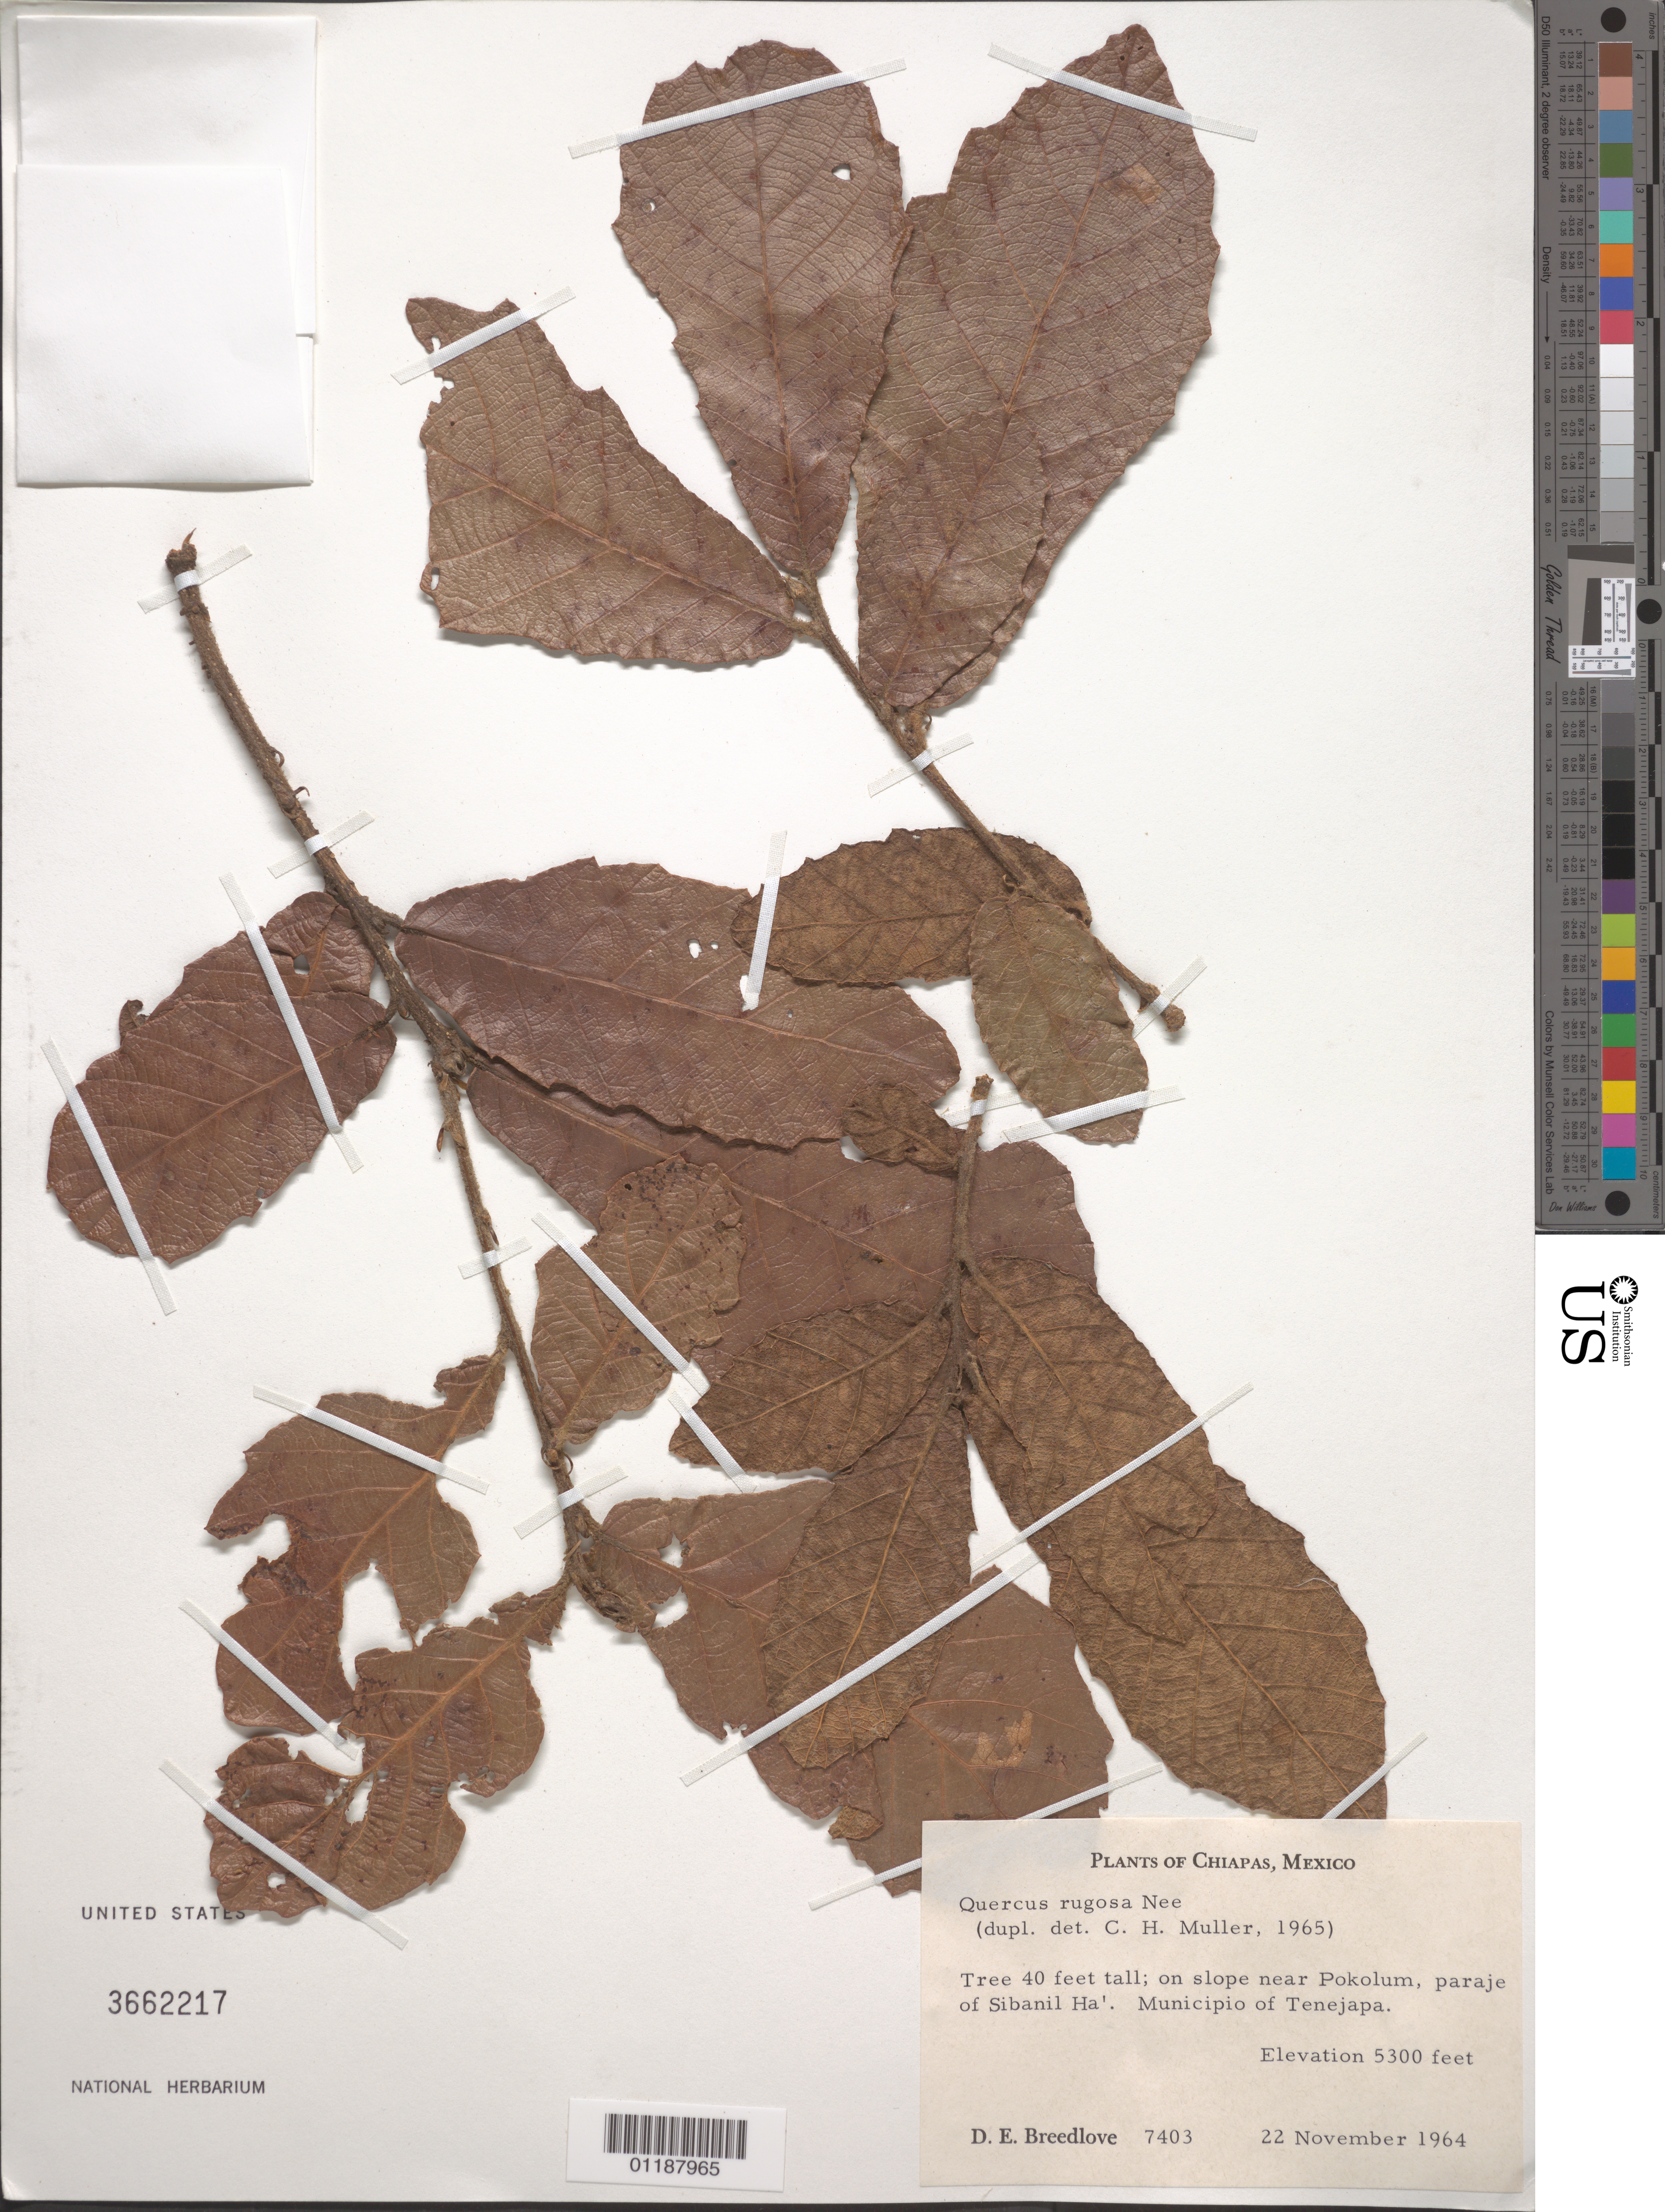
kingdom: Plantae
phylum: Tracheophyta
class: Magnoliopsida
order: Fagales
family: Fagaceae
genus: Quercus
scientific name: Quercus rugosa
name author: Née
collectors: D. E. Breedlove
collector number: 7403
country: Mexico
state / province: Chiapas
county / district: Tenejapa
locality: Near Pokolum, paraje of Sibanil Ha'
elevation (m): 1615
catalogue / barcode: US 3662217